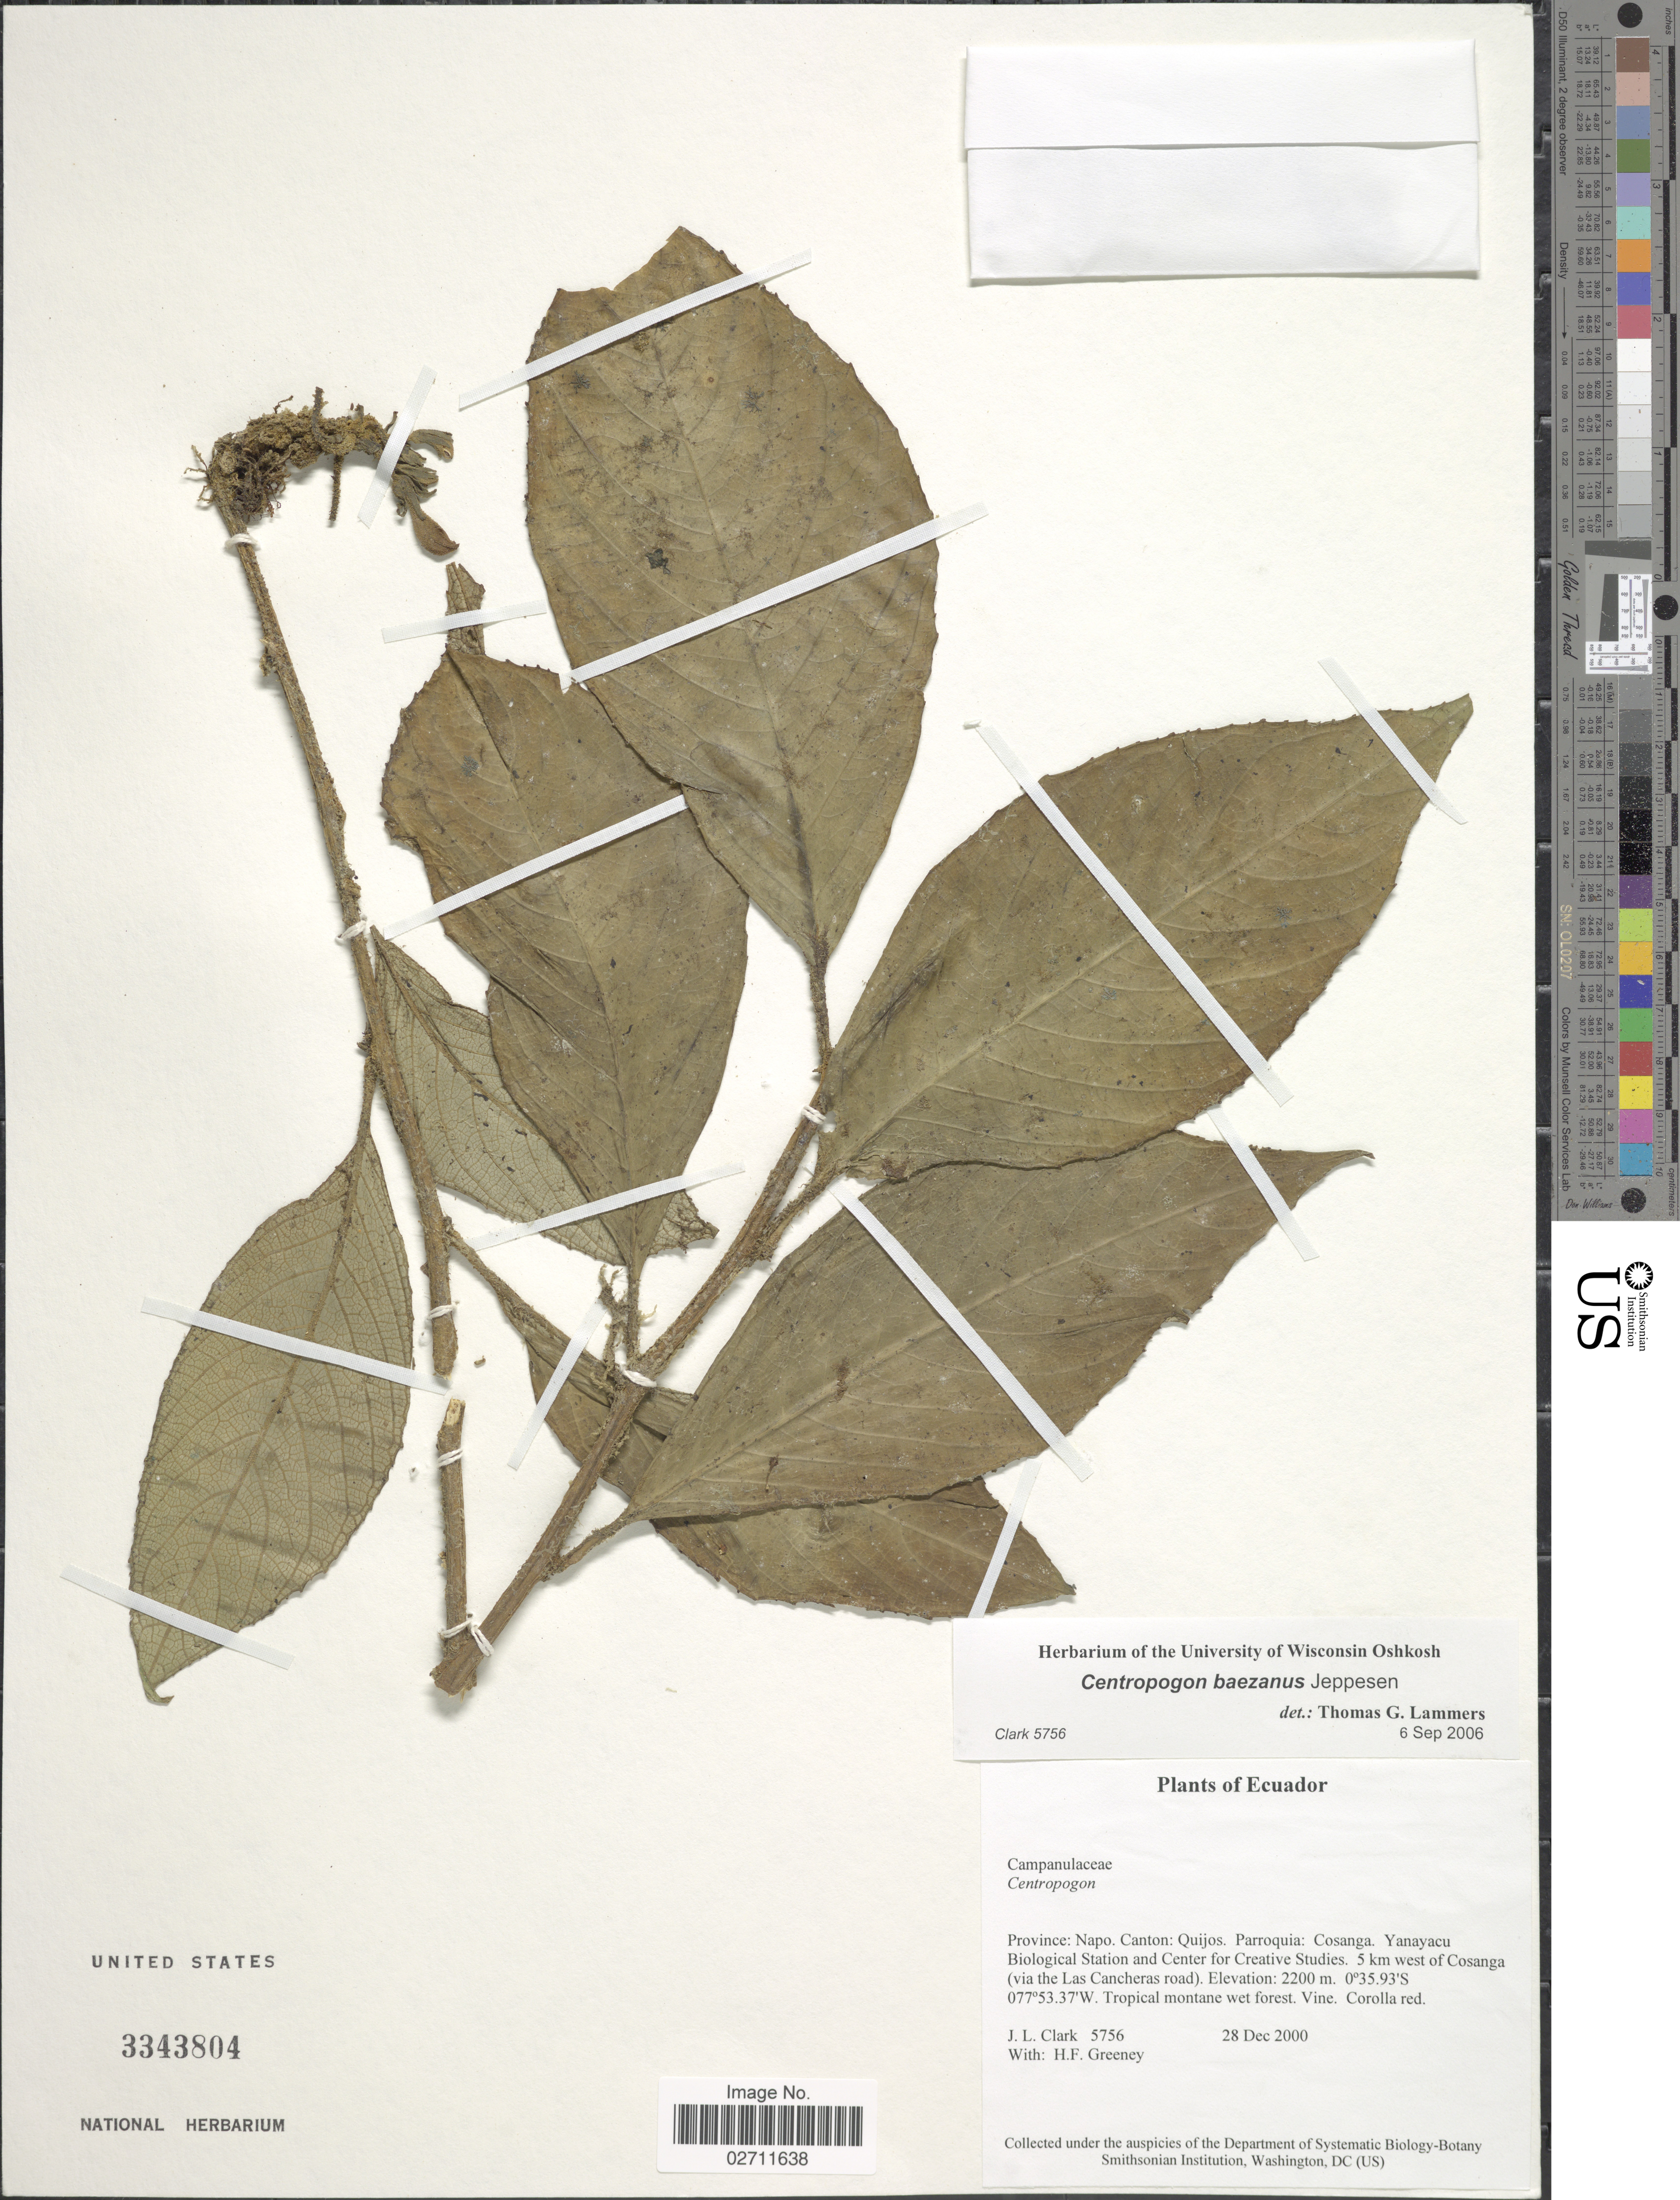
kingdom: Plantae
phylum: Tracheophyta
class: Magnoliopsida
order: Asterales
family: Campanulaceae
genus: Centropogon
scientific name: Centropogon baezanus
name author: Jeppesen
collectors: J. L. Clark & H. Greeney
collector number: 5756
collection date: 2000-12-28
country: Ecuador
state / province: Napo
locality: Canton Quijos. Parroquia: Cosanga. Yanayacu Biological Station and Center for Creative Studies. 5 km west of Cosanga (via the Las Cancheras road)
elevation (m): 2200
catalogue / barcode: US 3343804